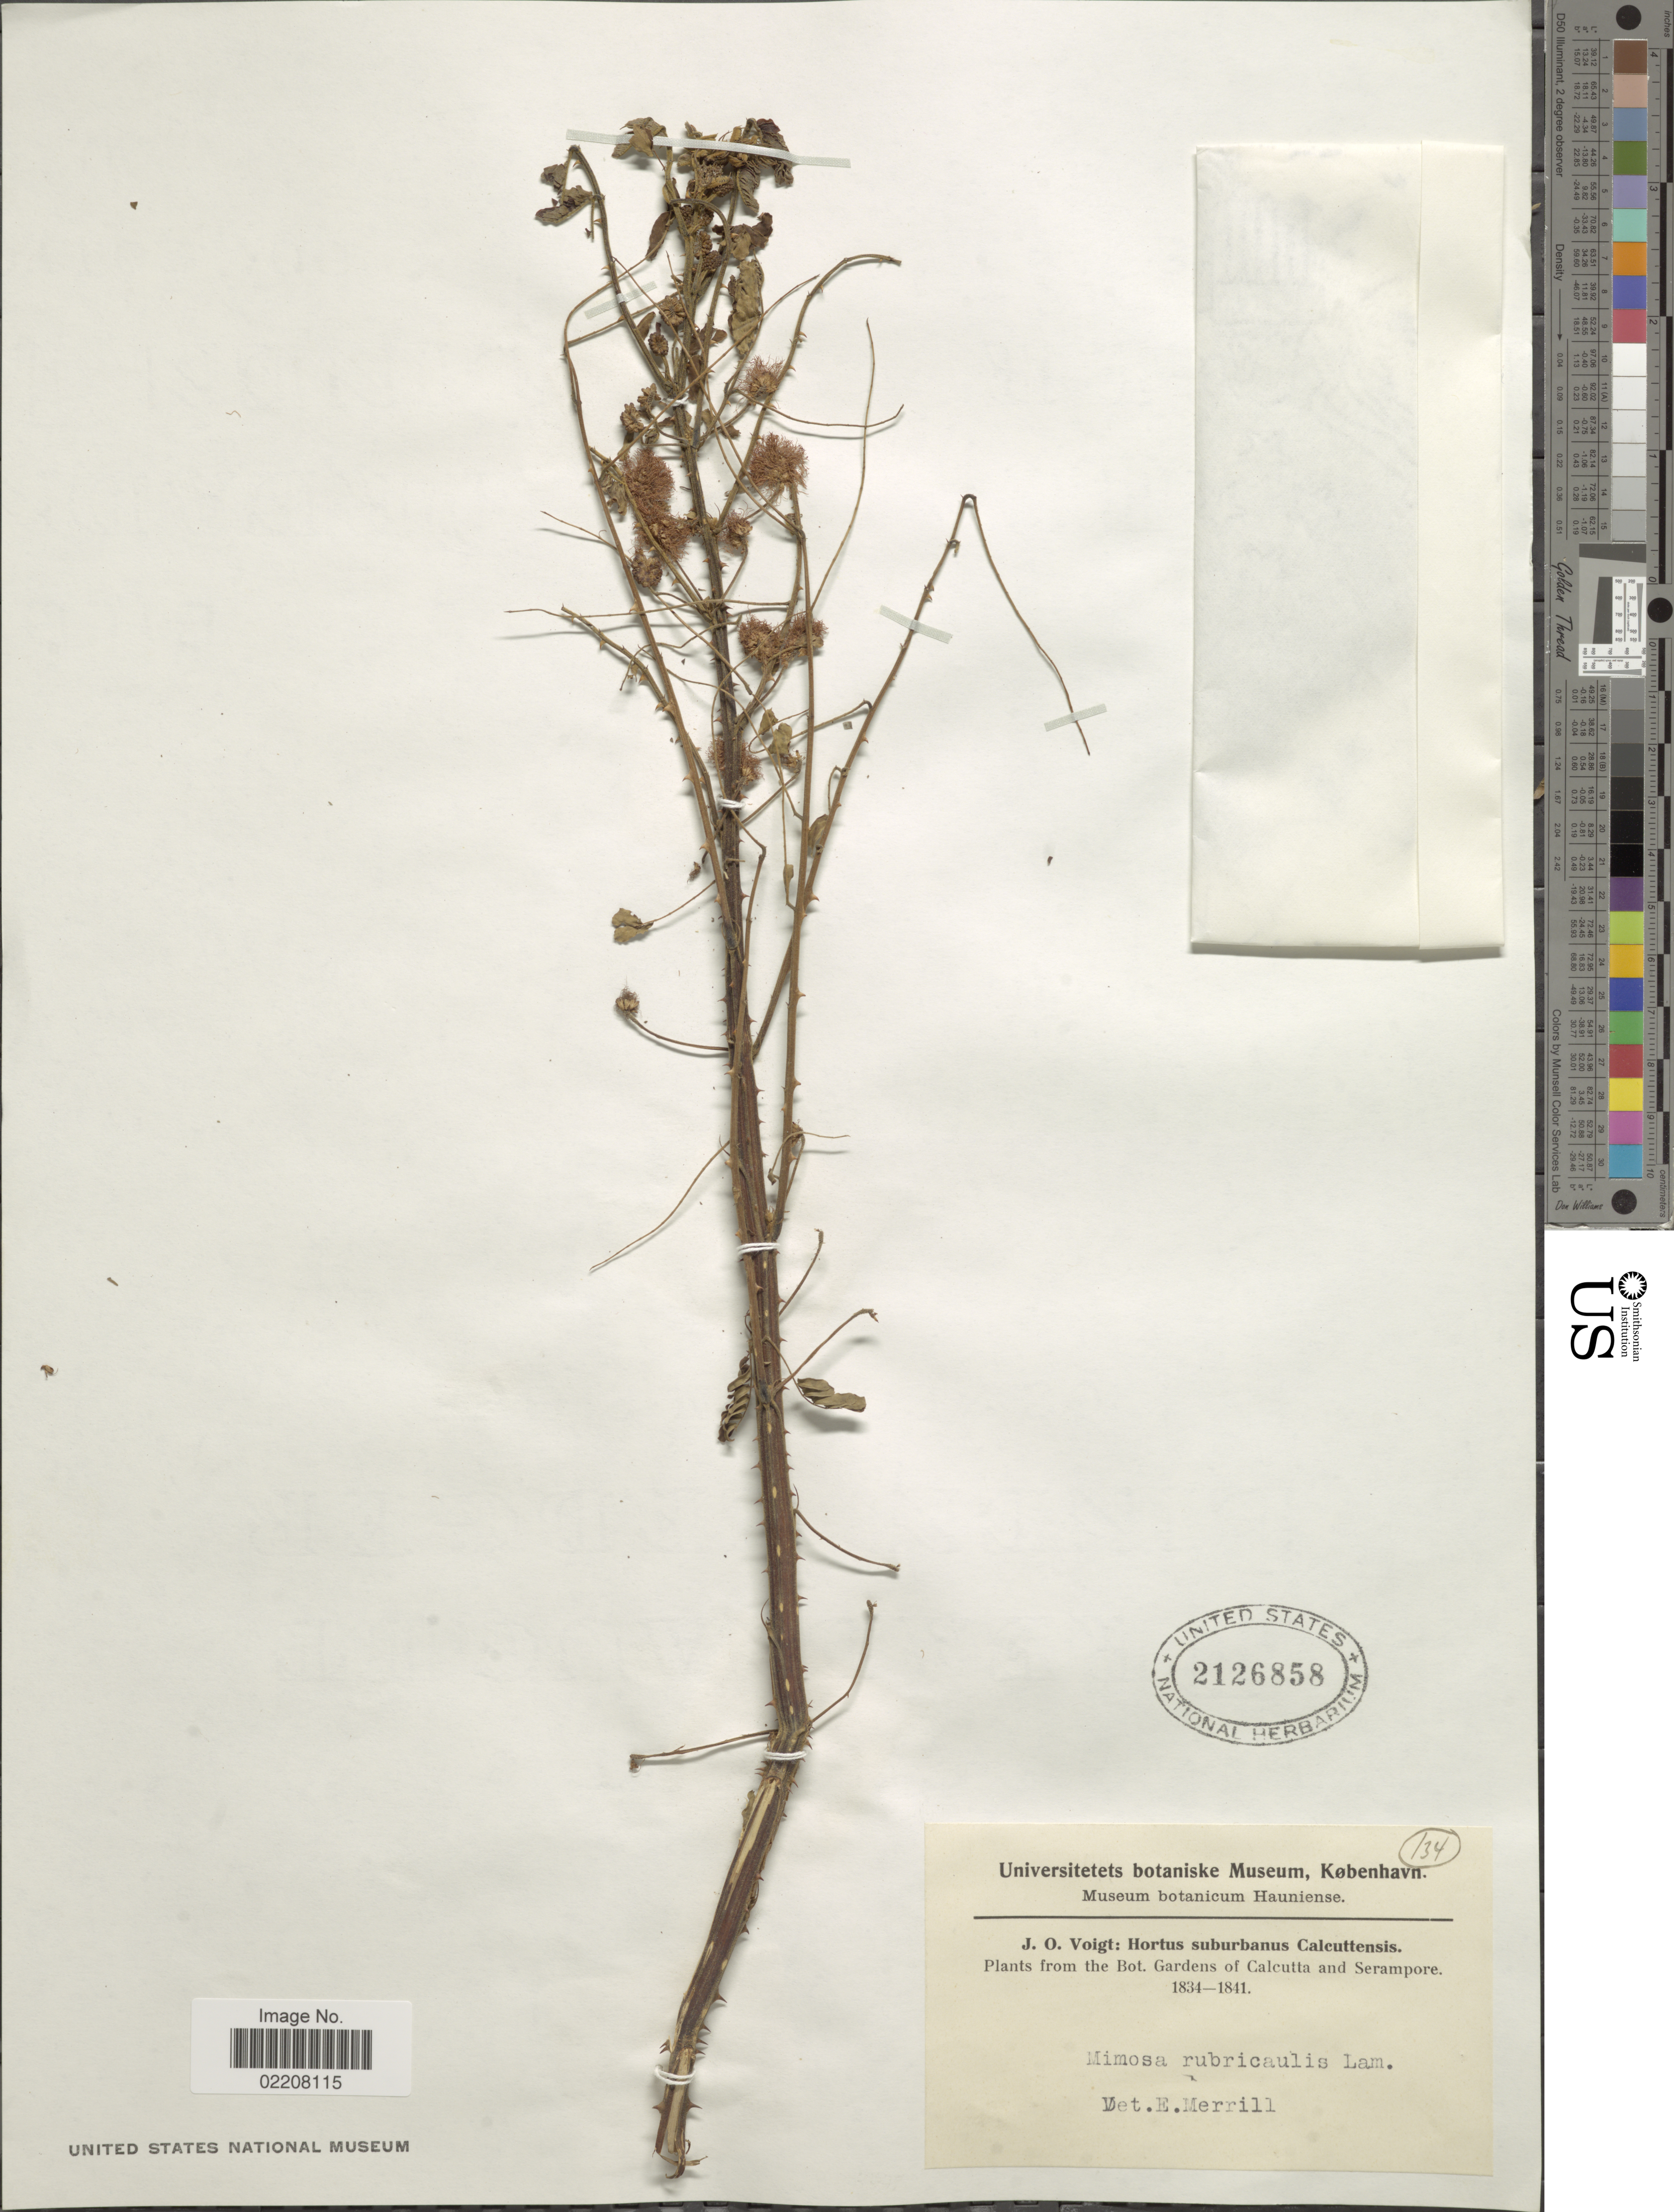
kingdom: Plantae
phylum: Tracheophyta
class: Magnoliopsida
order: Fabales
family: Fabaceae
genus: Mimosa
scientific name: Mimosa rubicaulis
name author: Lam.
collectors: J. O. Voigt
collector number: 134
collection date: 1834/1841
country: India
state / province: West Bengal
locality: Bot. Gardens of Calcutta and Serampore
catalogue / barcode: US 2126858